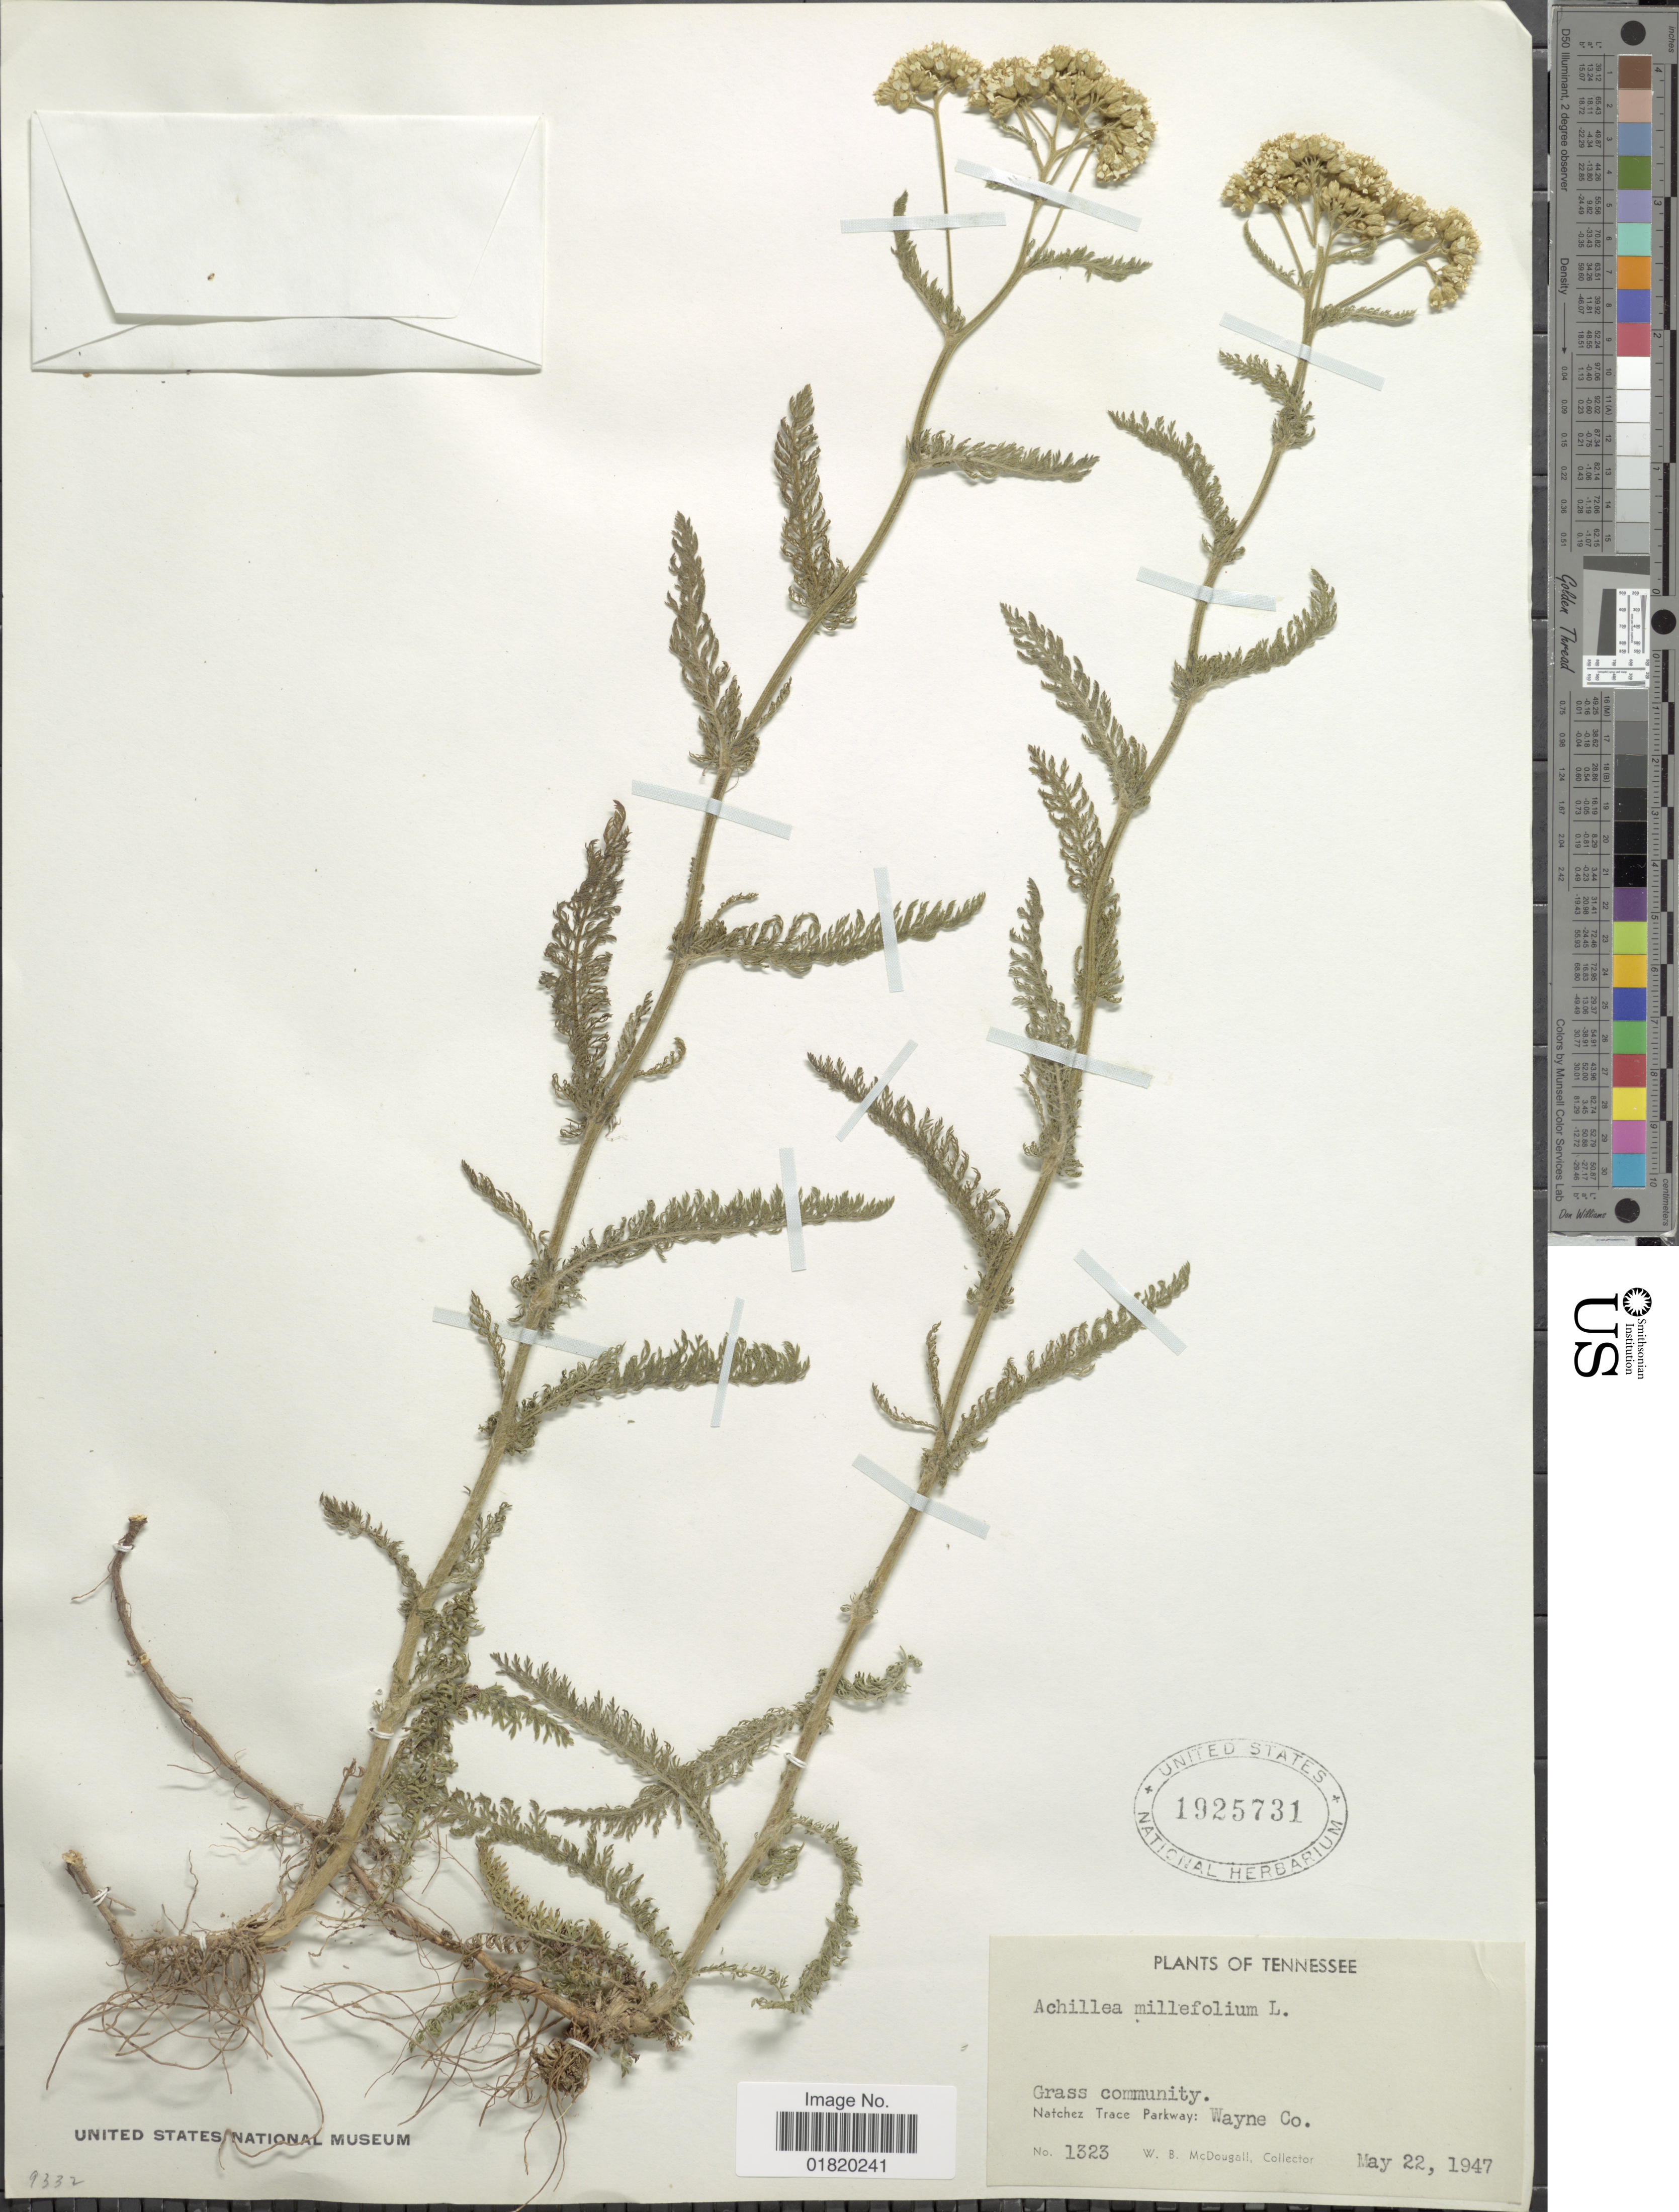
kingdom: Plantae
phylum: Tracheophyta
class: Magnoliopsida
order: Asterales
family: Asteraceae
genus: Achillea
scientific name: Achillea millefolium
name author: L.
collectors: W. B. McDougall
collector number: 1323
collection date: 1947-05-22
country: United States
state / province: Tennessee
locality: Grass community. Natchez Trace Parkway: Wayne Co.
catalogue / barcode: US 1925731